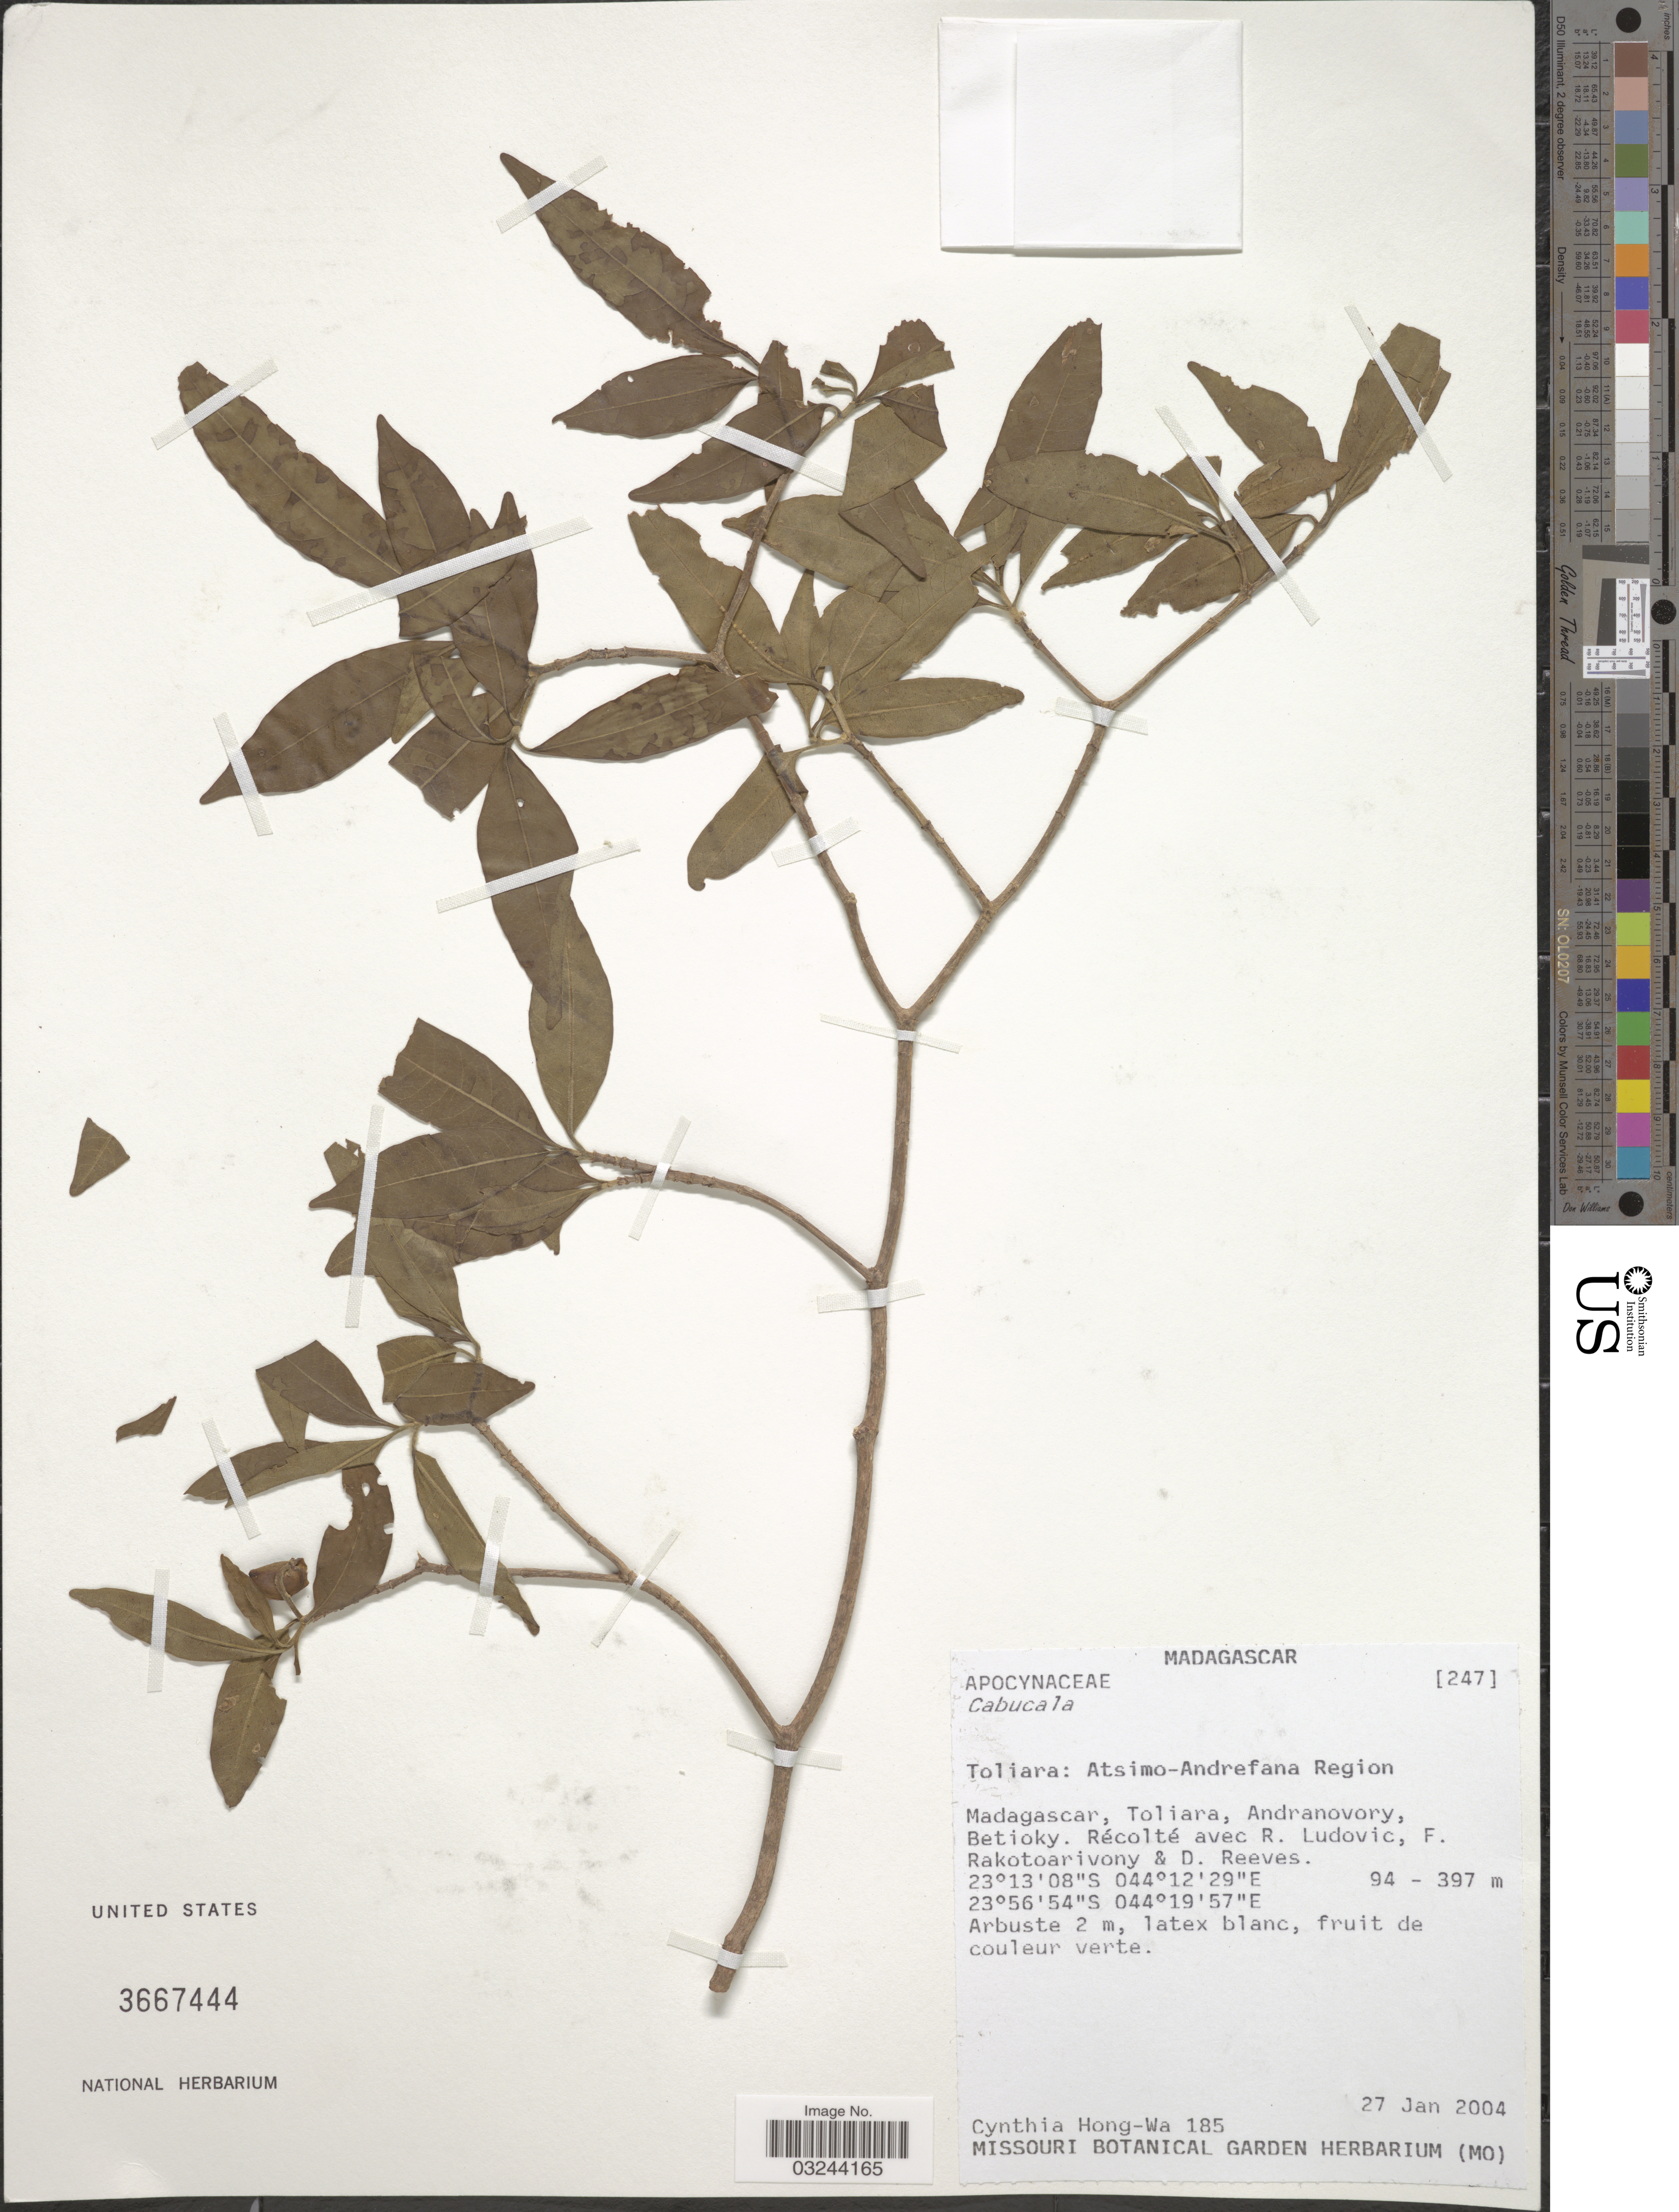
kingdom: Plantae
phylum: Tracheophyta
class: Magnoliopsida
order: Gentianales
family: Apocynaceae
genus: Cabucala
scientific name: Cabucala sp.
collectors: C. Hong-Wa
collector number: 185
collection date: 2004-01-27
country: Madagascar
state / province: Atsimo-Andrefana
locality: Atsimo-Andrefana Region, Andranovory, Betioky.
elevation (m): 94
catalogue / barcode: US 3667444